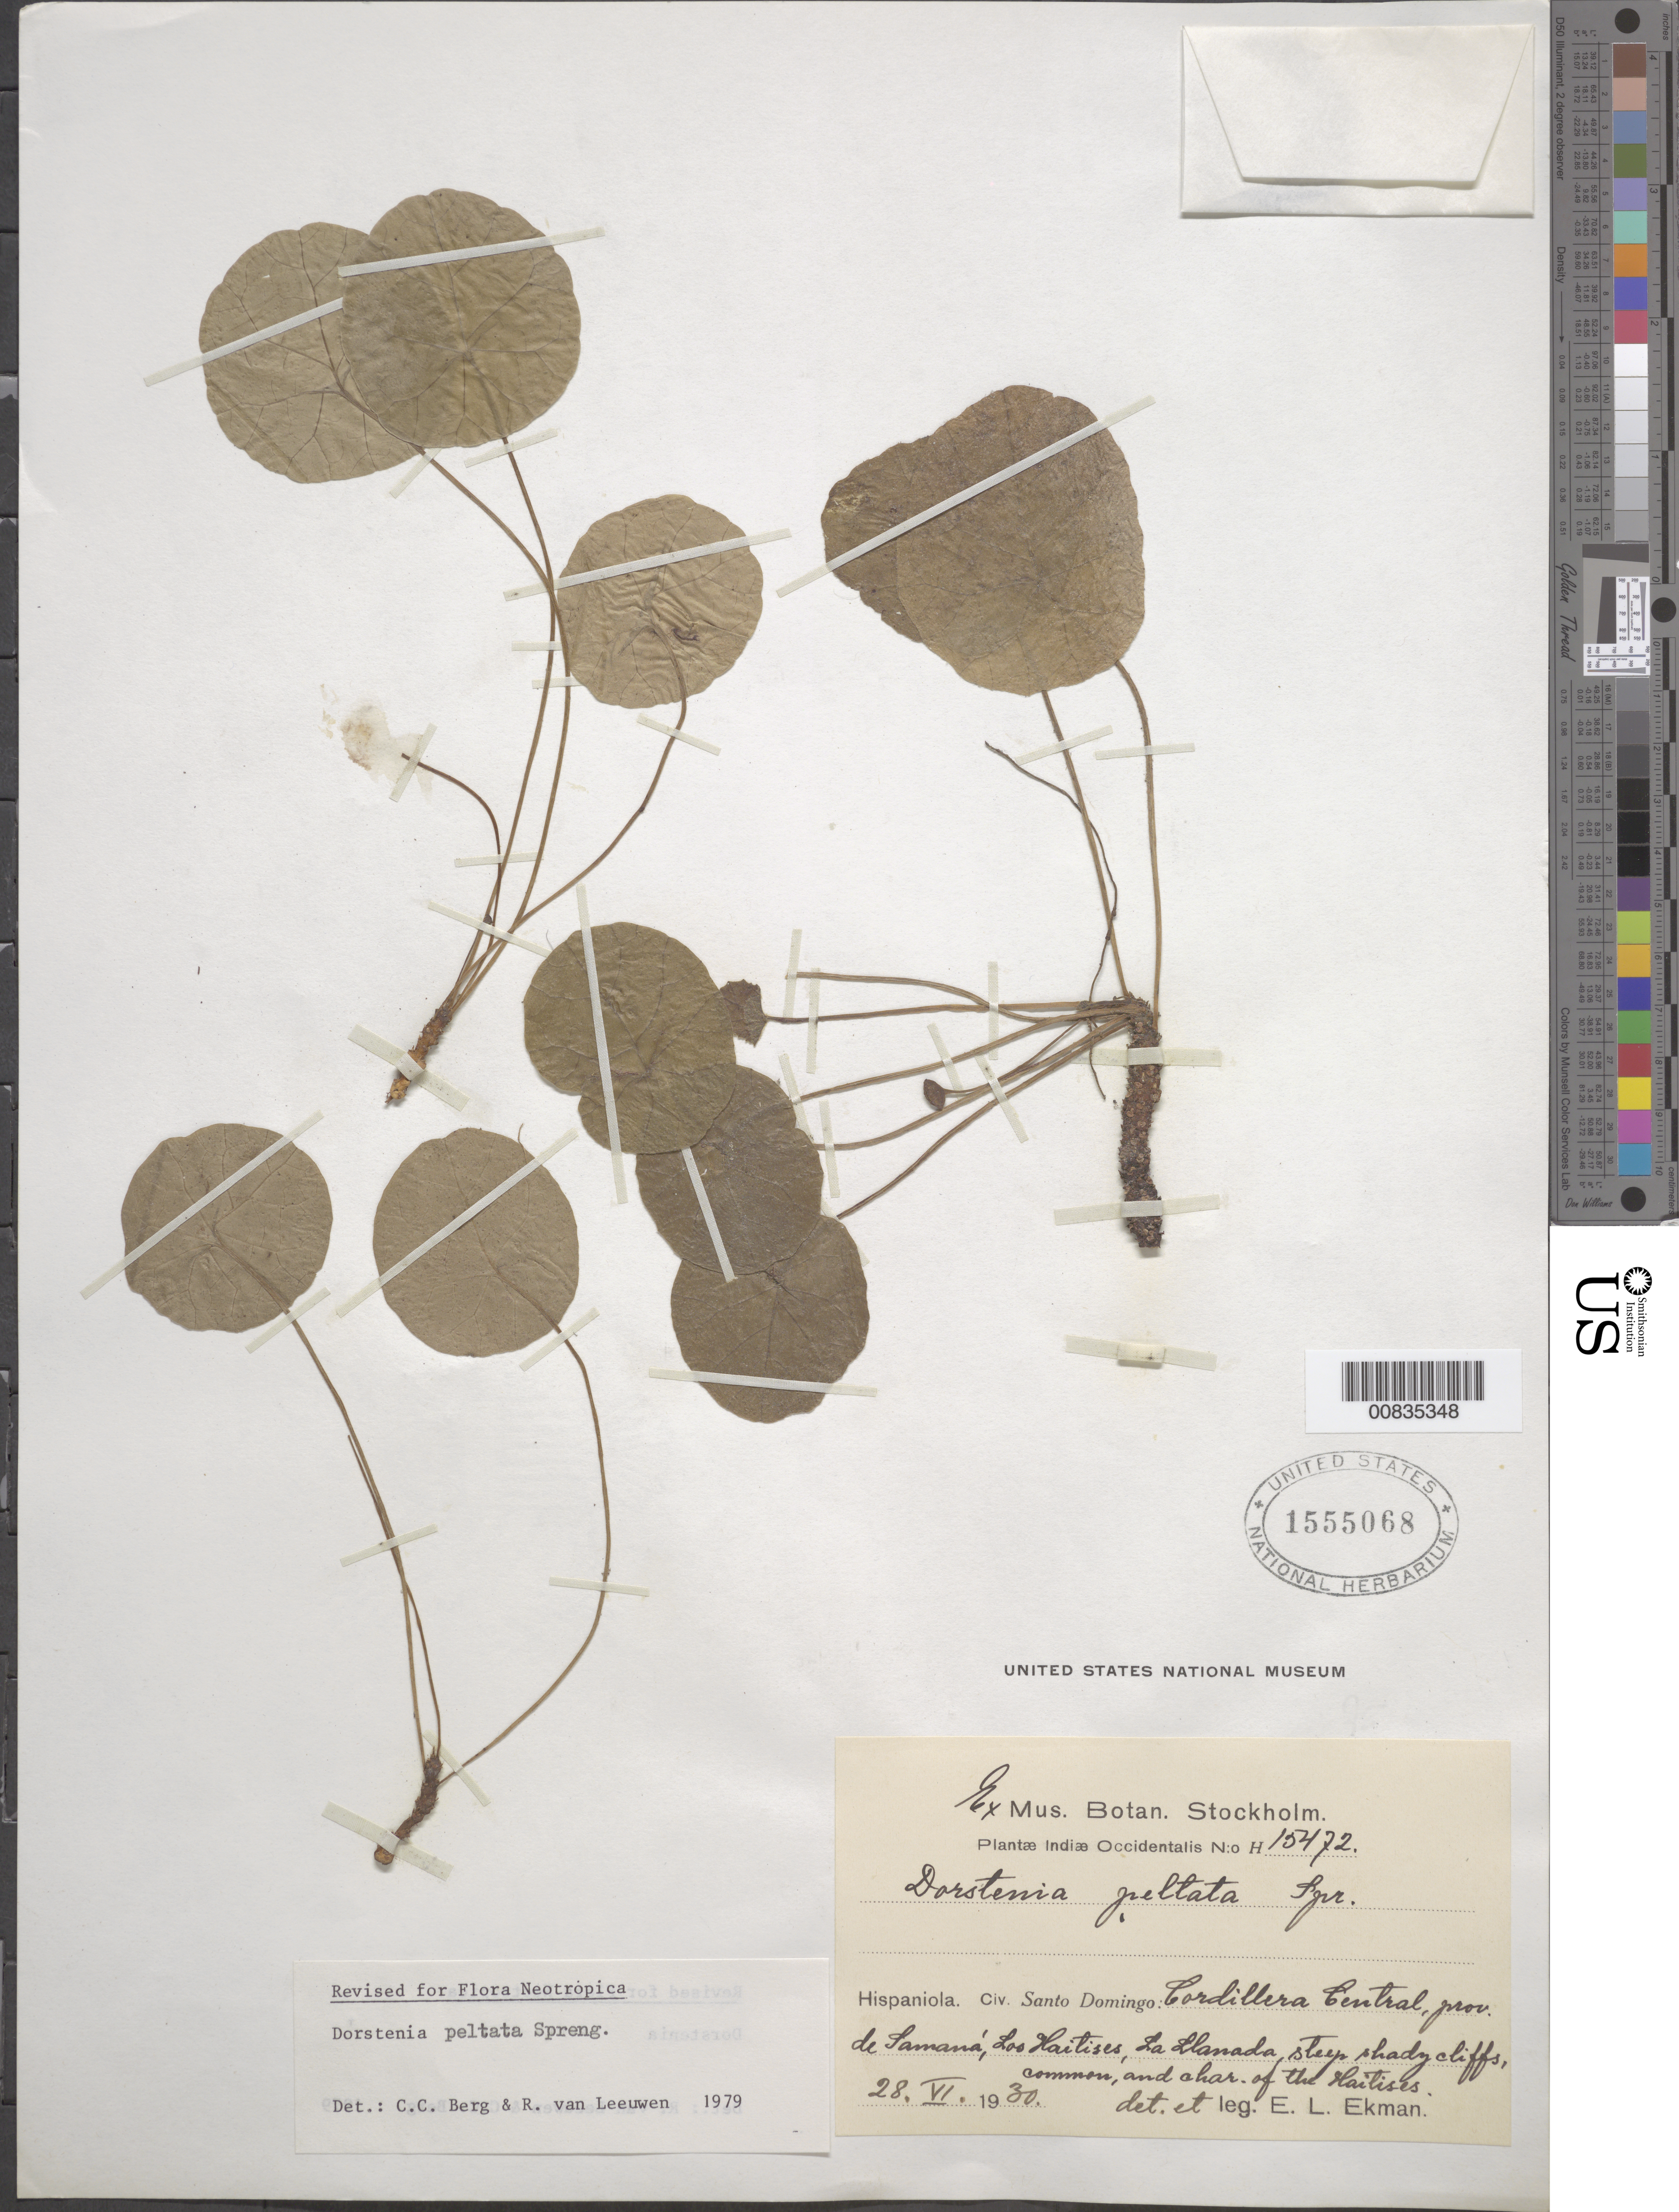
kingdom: Plantae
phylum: Tracheophyta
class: Magnoliopsida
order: Rosales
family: Moraceae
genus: Dorstenia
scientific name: Dorstenia peltata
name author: Spreng.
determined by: Berg, C. C.; Leeuwen, R. van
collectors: E. L. Ekman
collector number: H 15472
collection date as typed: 28 Jun 1930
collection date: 1930-06-28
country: Dominican Republic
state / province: Samana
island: Hispaniola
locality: Cordillera Central, Los Haitises, La Llanada.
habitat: Steep shady cliffs.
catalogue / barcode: US 1555068